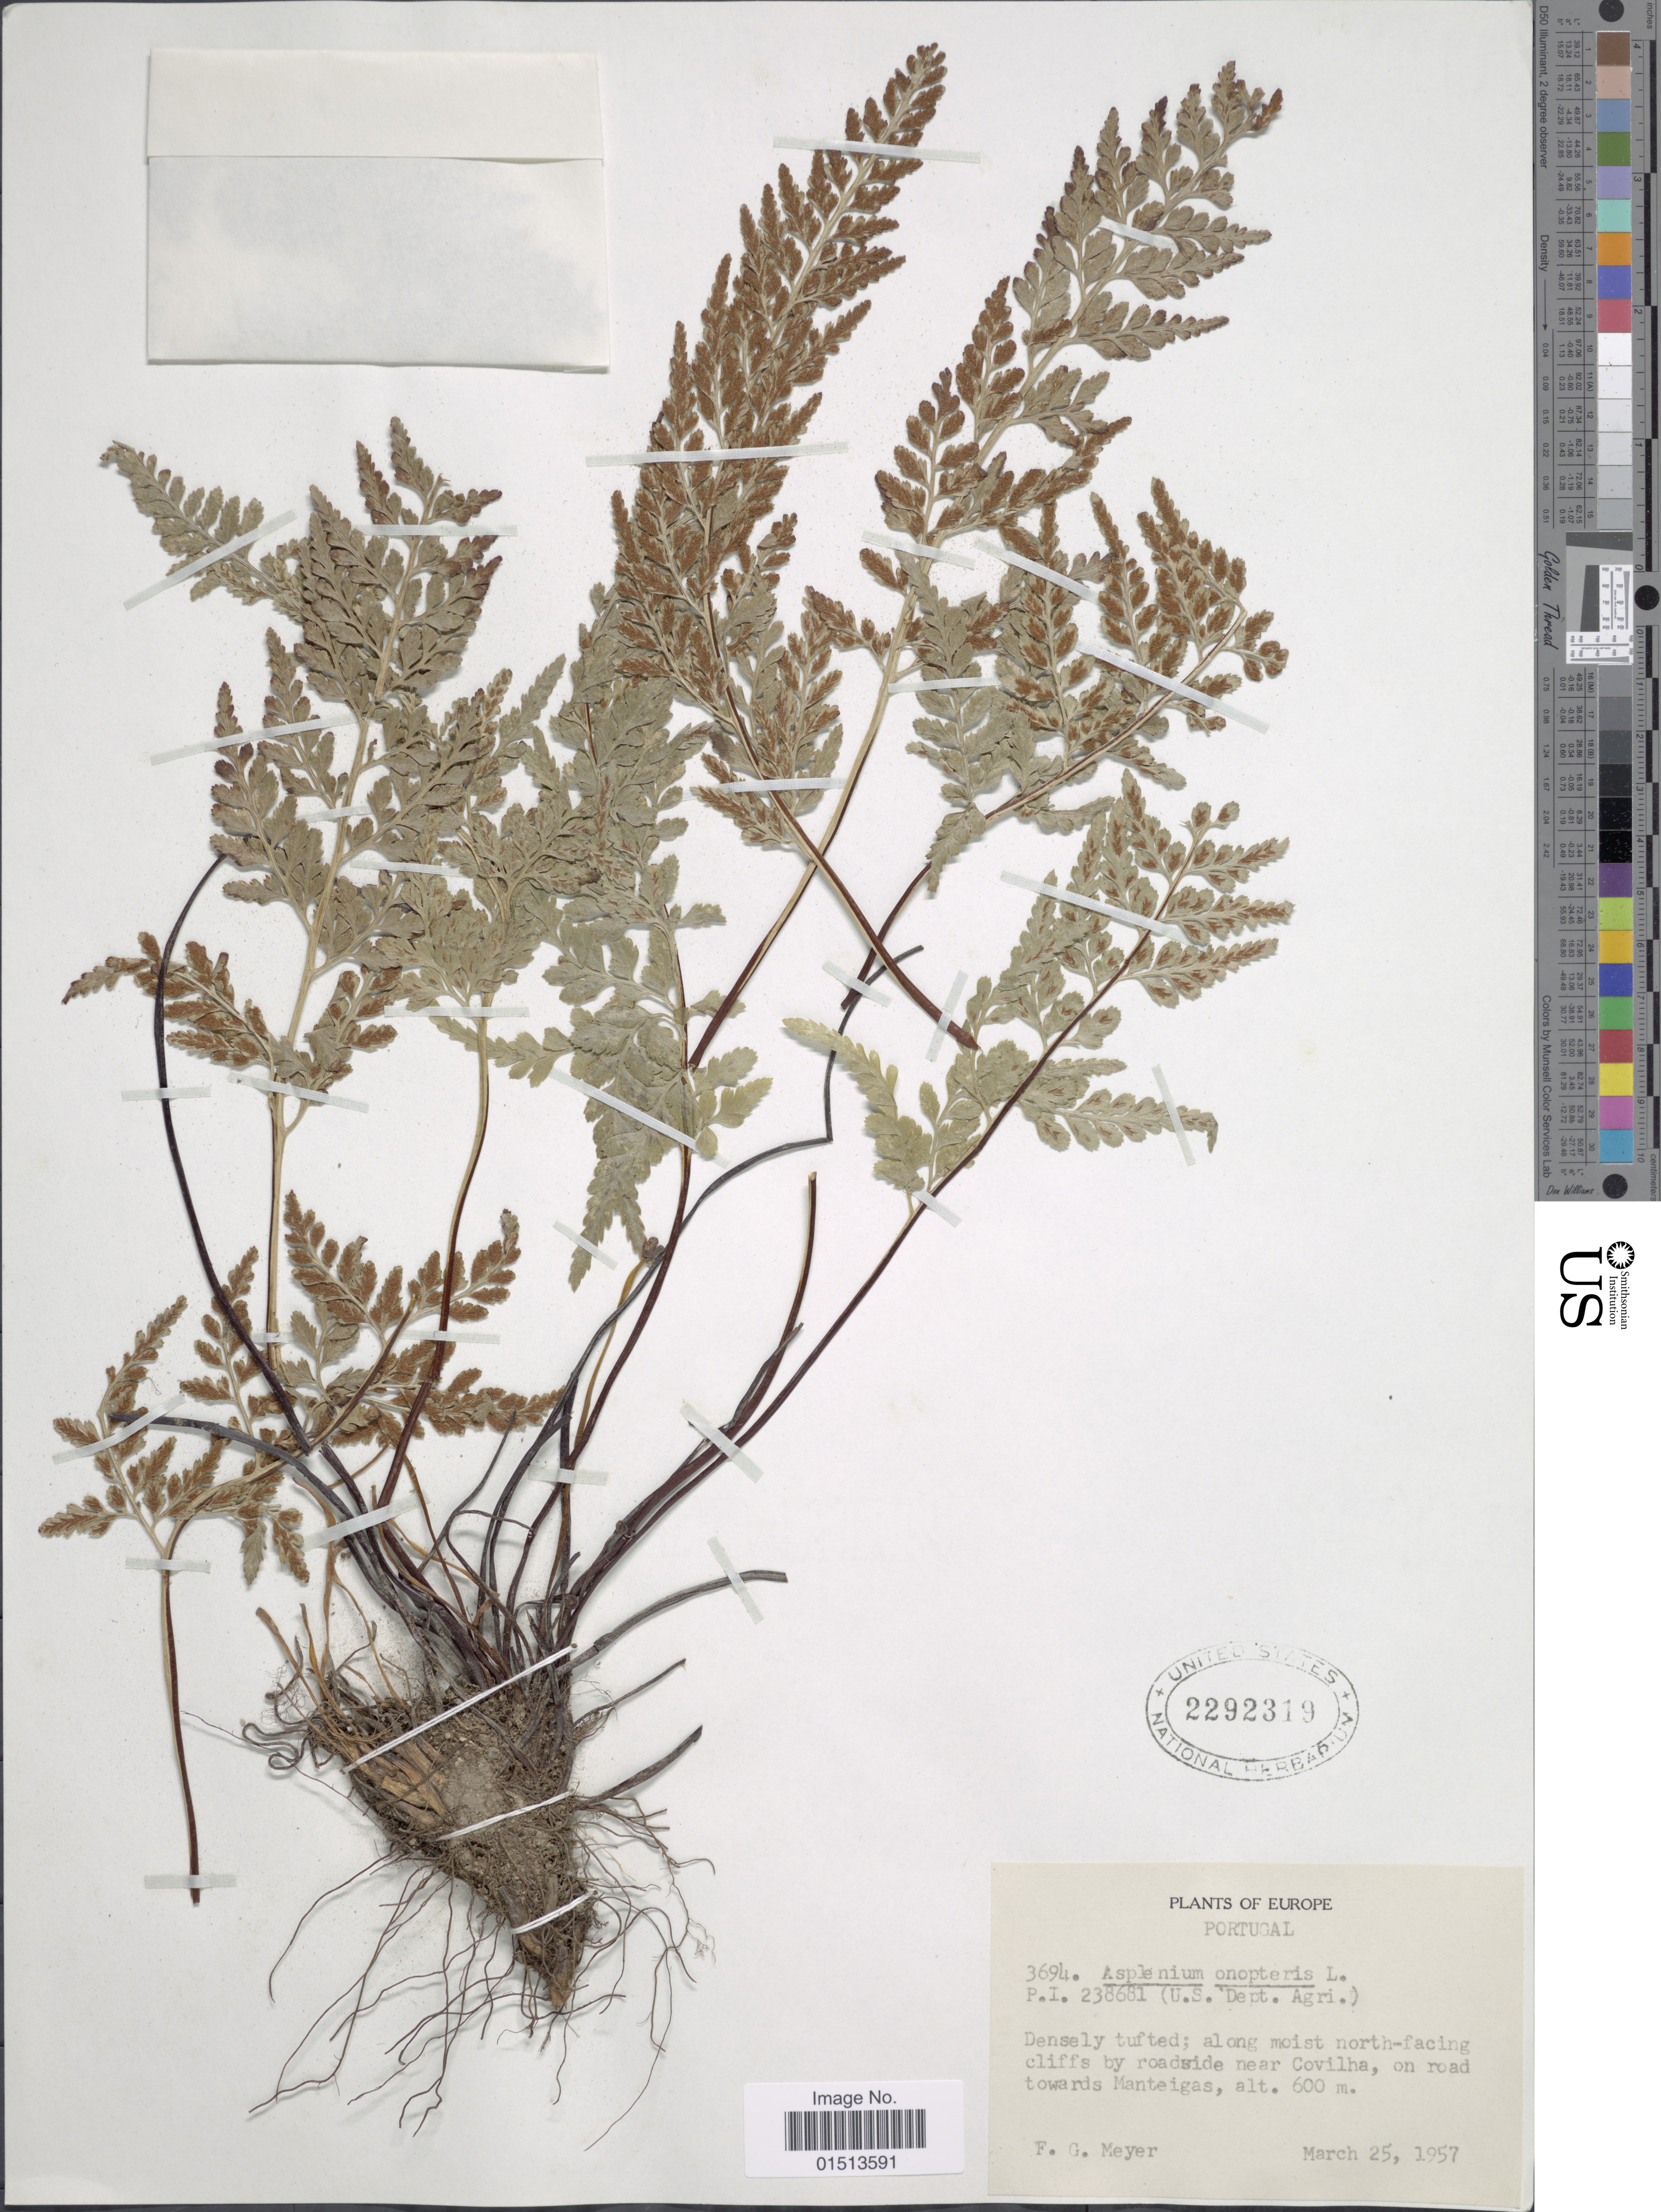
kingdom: Plantae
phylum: Tracheophyta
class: Polypodiopsida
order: Polypodiales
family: Aspleniaceae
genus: Asplenium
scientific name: Asplenium adiantum-nigrum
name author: L.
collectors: F. G. Meyer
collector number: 3694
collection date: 1957-03-25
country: Portugal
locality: Along moist north-facing cliffs by roadside near Covilha, on road towards Manteigas.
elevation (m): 600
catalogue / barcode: US 2292319